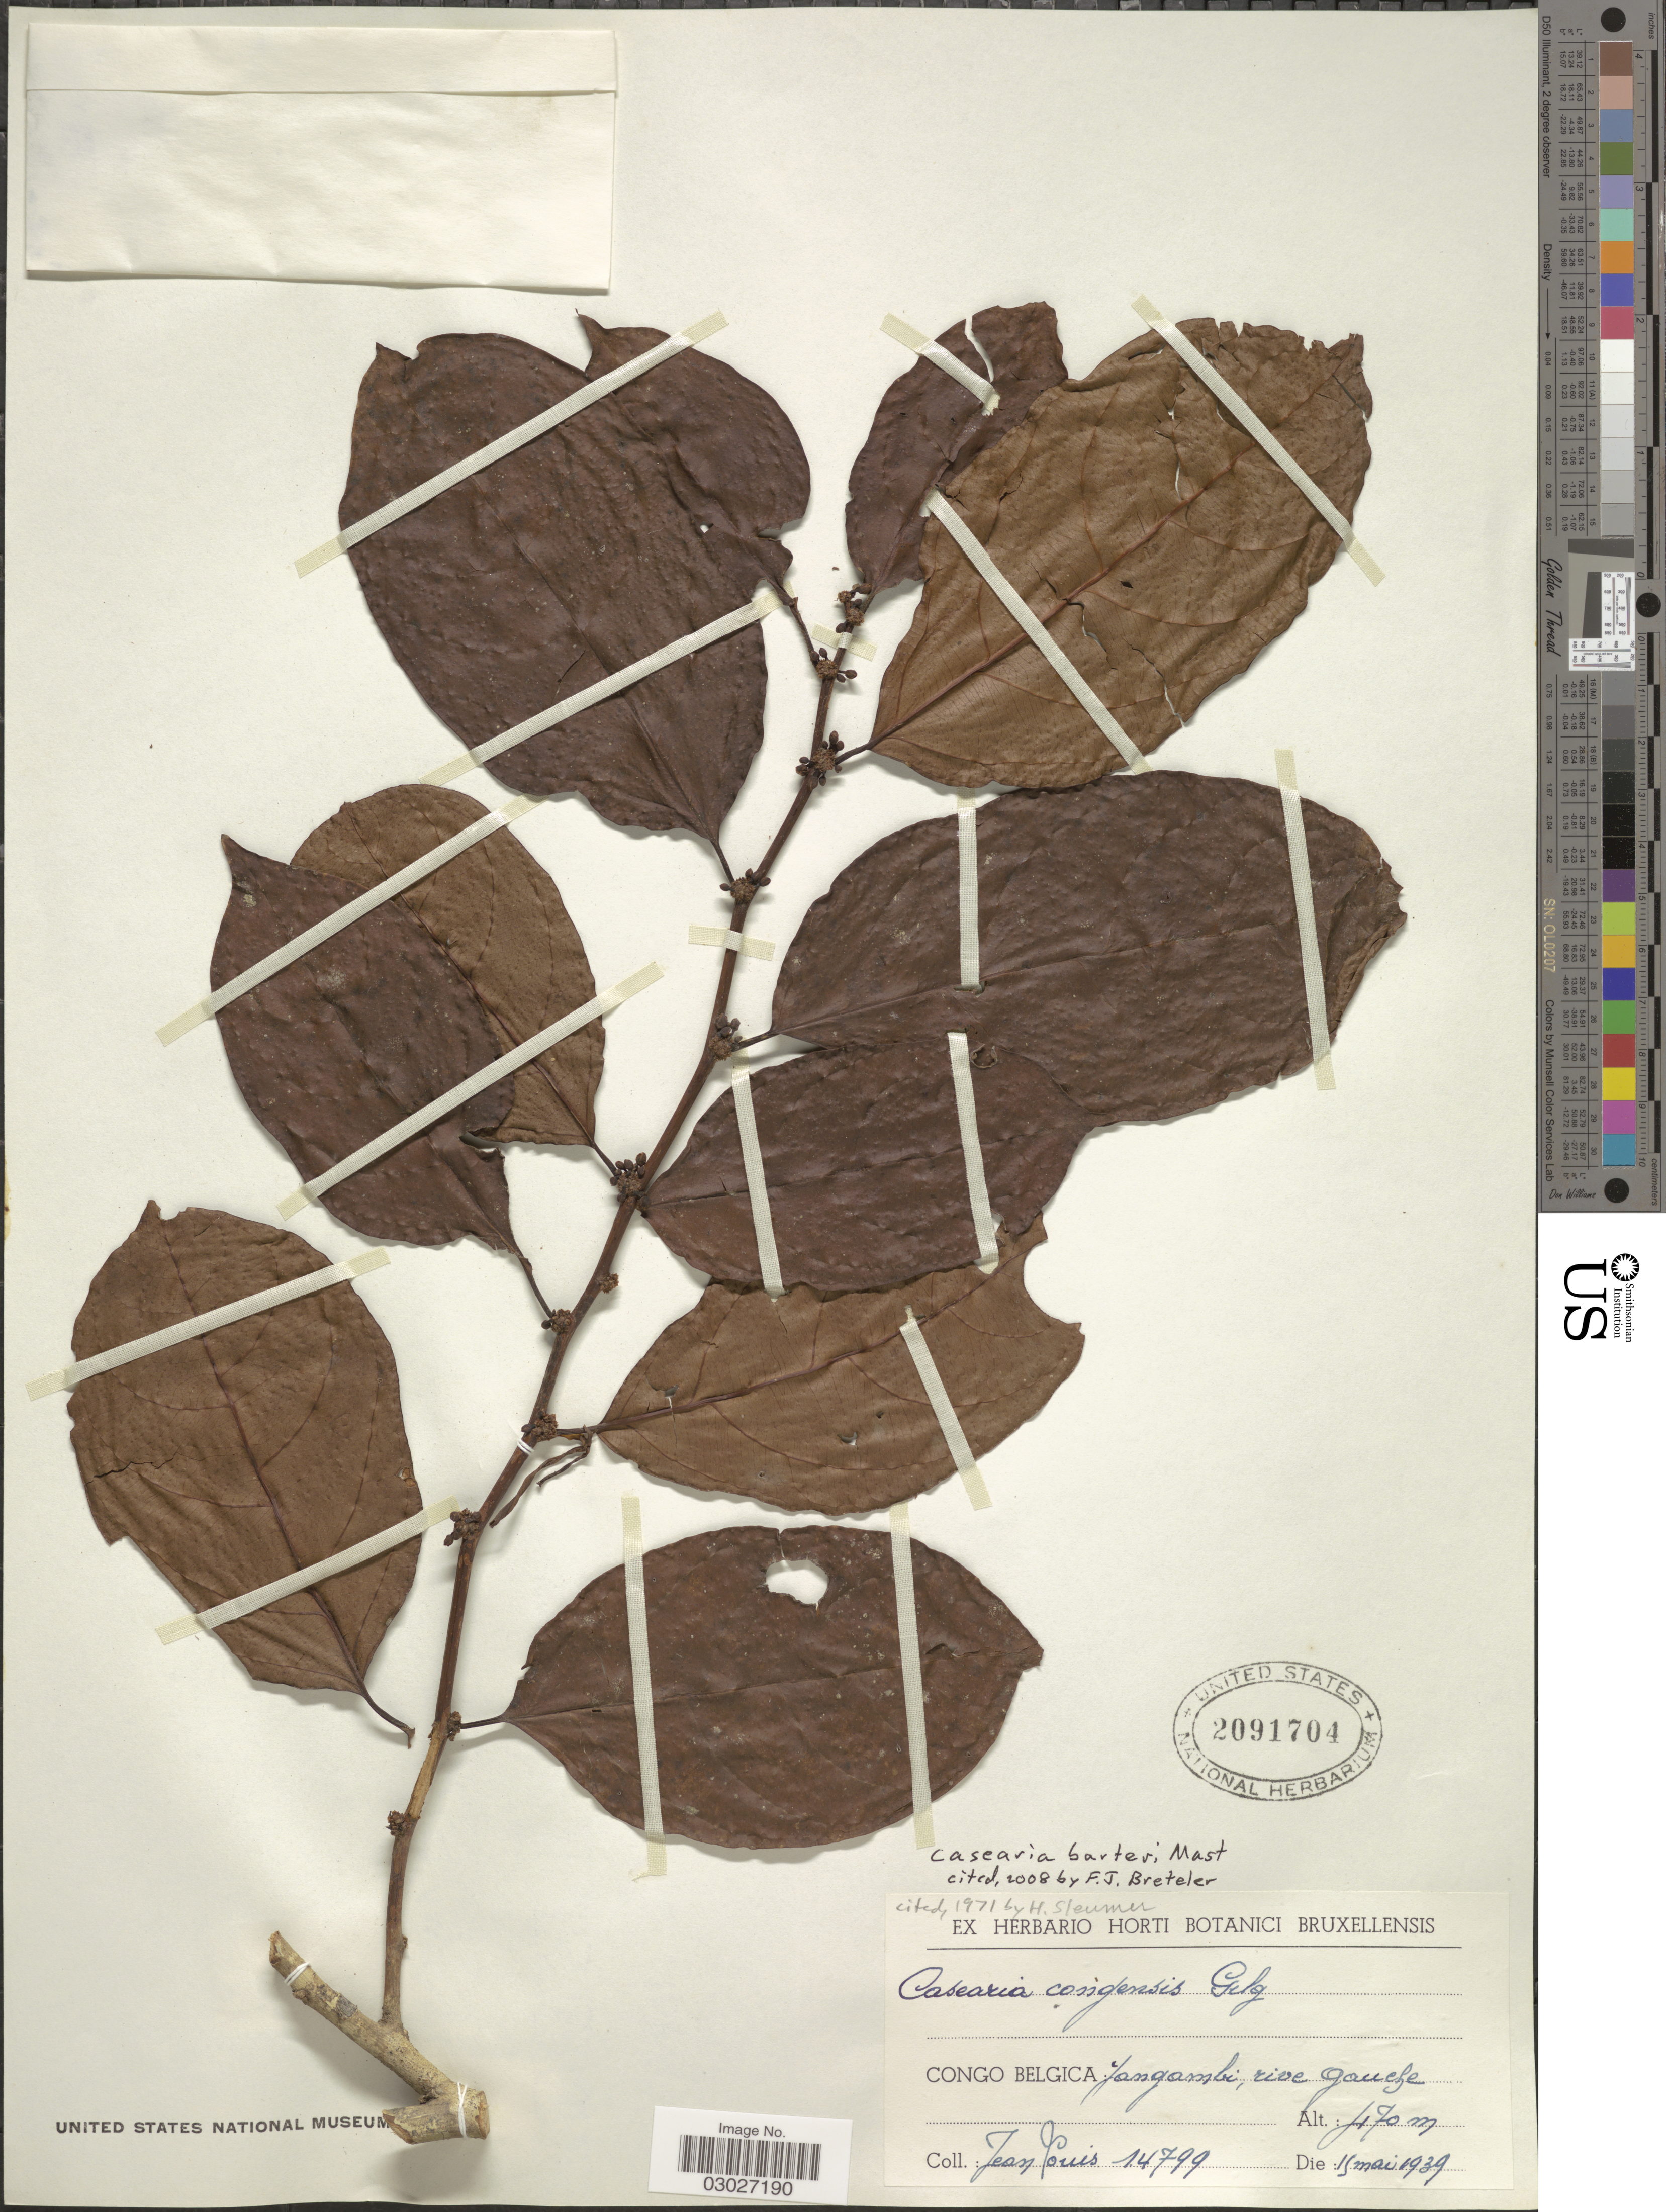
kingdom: Plantae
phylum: Tracheophyta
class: Magnoliopsida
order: Malpighiales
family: Salicaceae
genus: Casearia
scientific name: Casearia barteri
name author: Mast.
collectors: J. Louis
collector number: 14799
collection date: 1939-05-15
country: Congo, Democratic Republic of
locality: Congo Belgica. Yangambi, rive gauche.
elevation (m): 470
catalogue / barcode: US 2091704